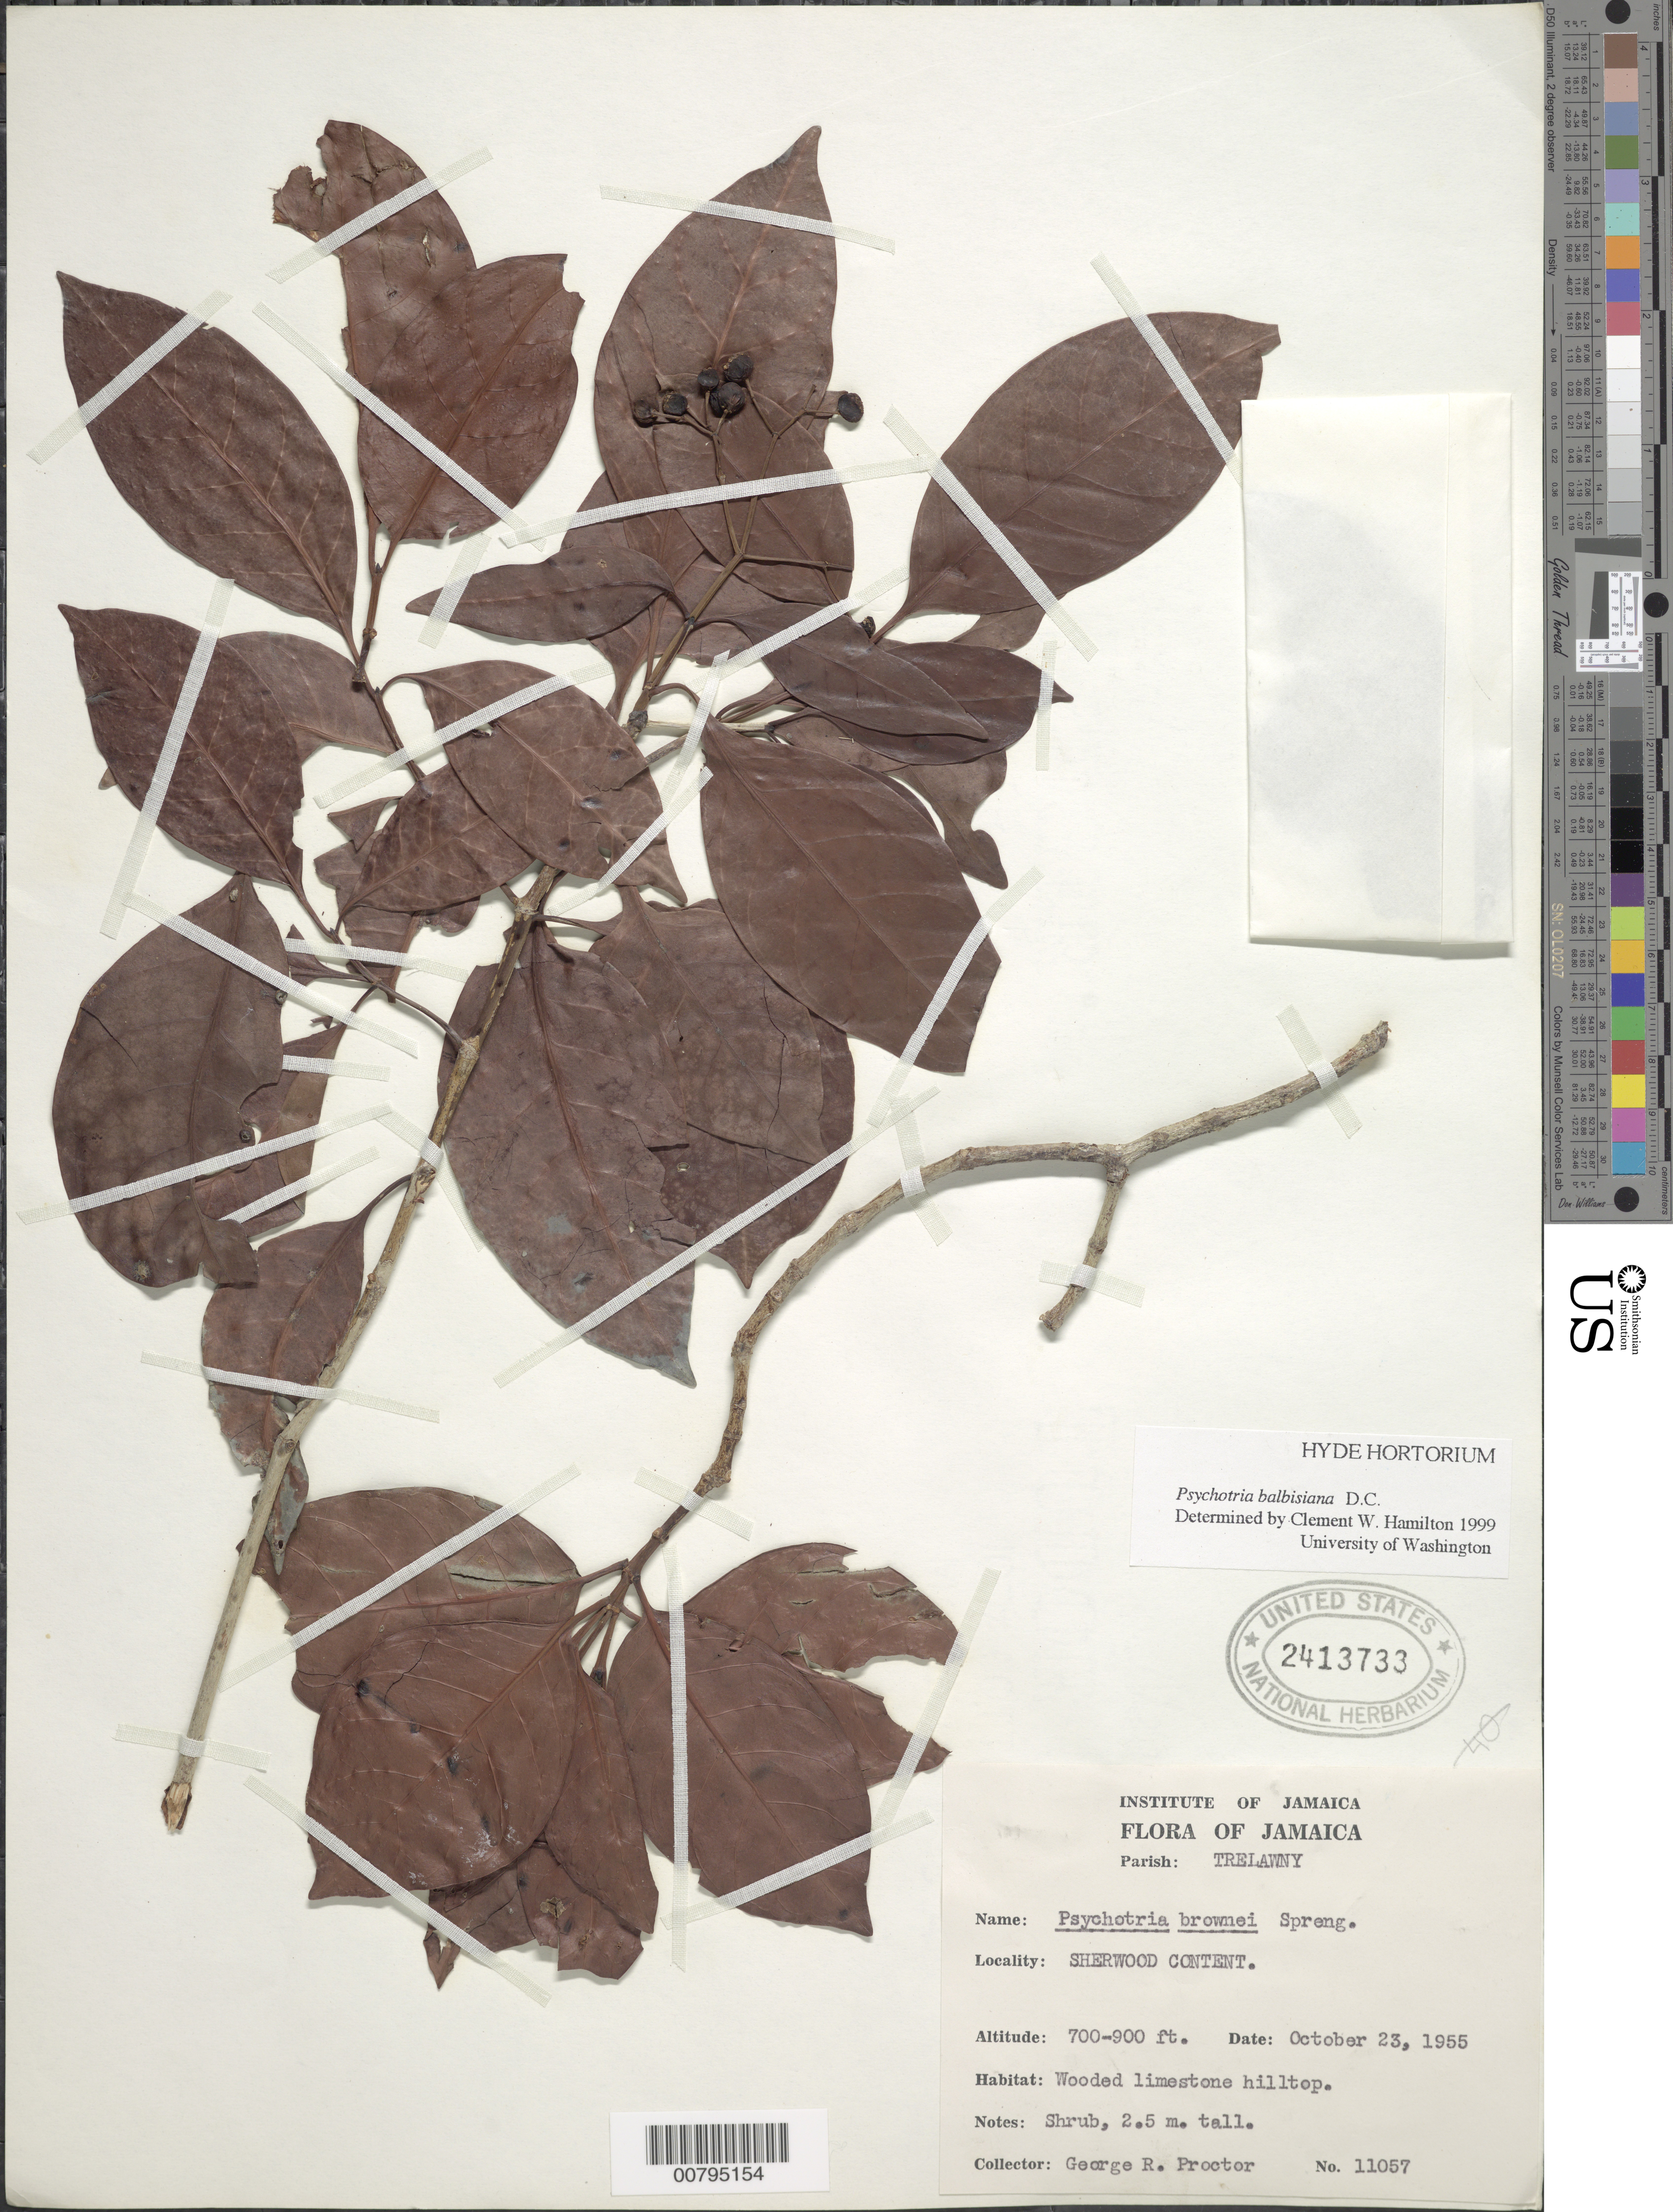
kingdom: Plantae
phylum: Tracheophyta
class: Magnoliopsida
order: Gentianales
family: Rubiaceae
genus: Psychotria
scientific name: Psychotria balbisiana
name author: DC.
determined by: Hamilton, C. W.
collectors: G. R. Proctor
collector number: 11057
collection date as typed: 23 Oct 1955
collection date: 1955-10-23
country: Jamaica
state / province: Trelawny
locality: Sherwood Content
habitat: Wooded limestone hilltop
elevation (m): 213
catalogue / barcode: US 2413733